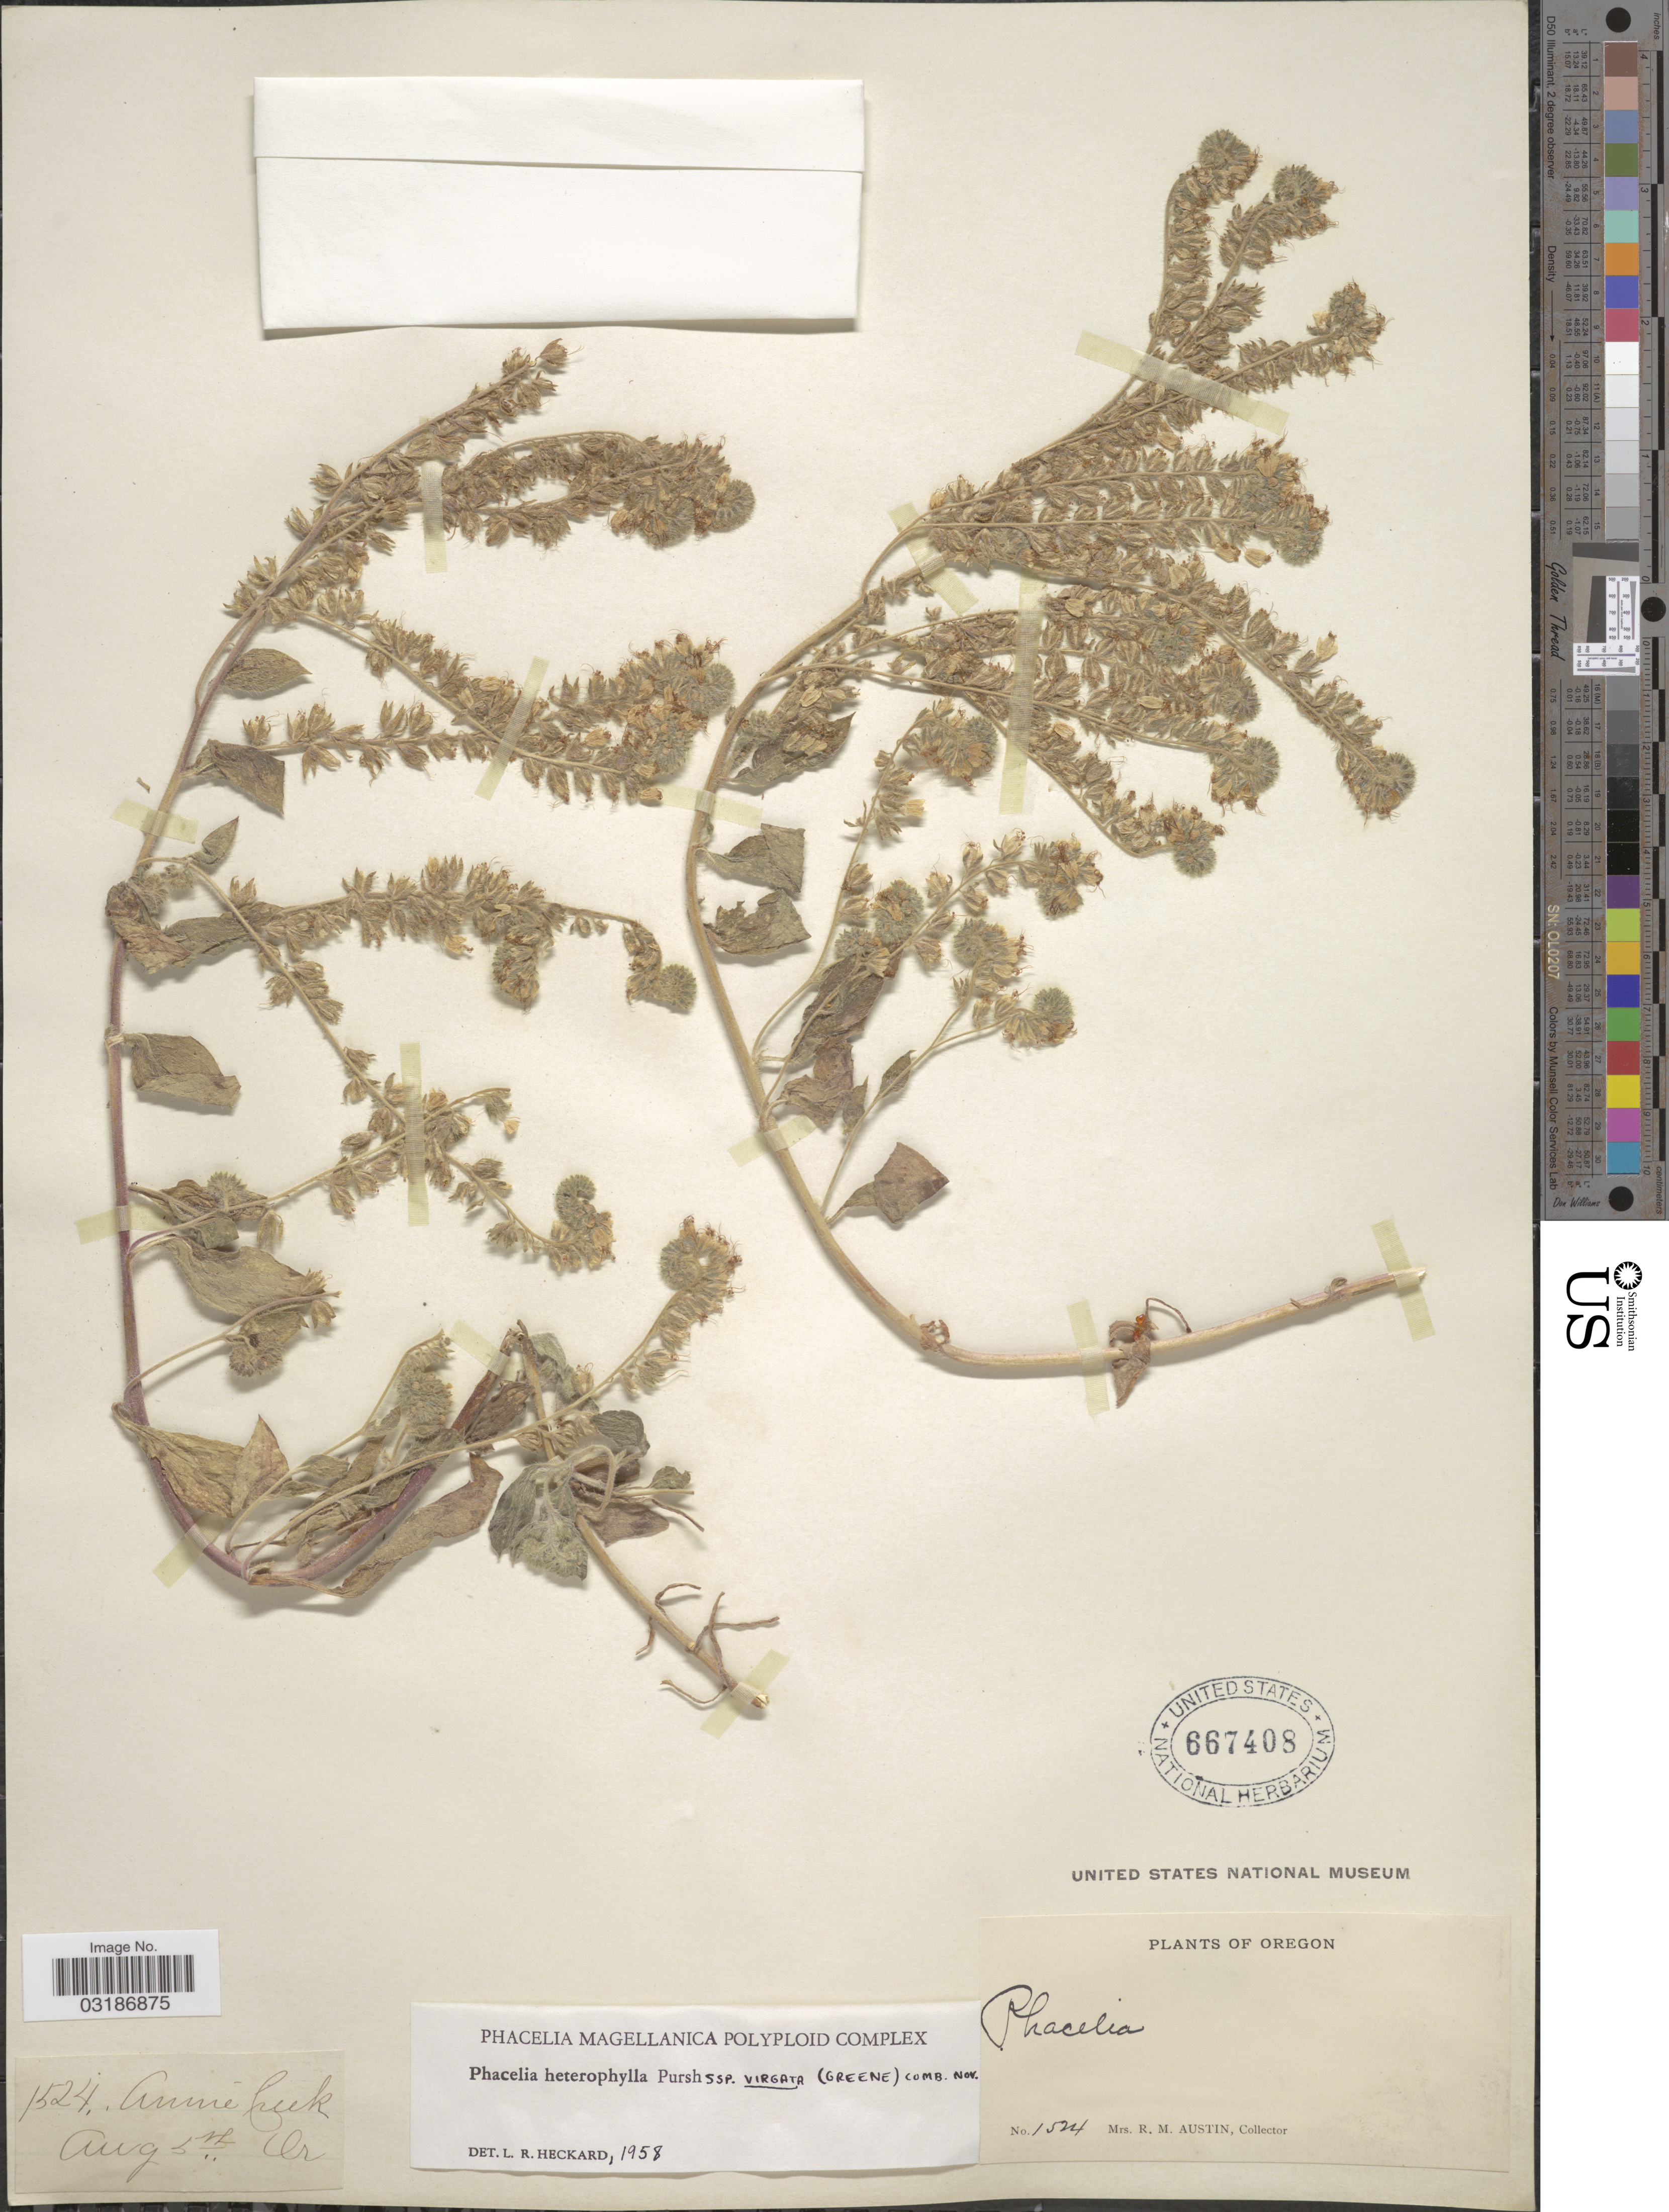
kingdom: Plantae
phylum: Tracheophyta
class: Magnoliopsida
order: Boraginales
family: Hydrophyllaceae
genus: Phacelia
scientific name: Phacelia heterophylla subsp. virgata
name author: (Greene) Heckard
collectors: R. Austin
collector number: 1524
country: United States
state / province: Oregon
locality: Annie Creek. Or.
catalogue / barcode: US 667408